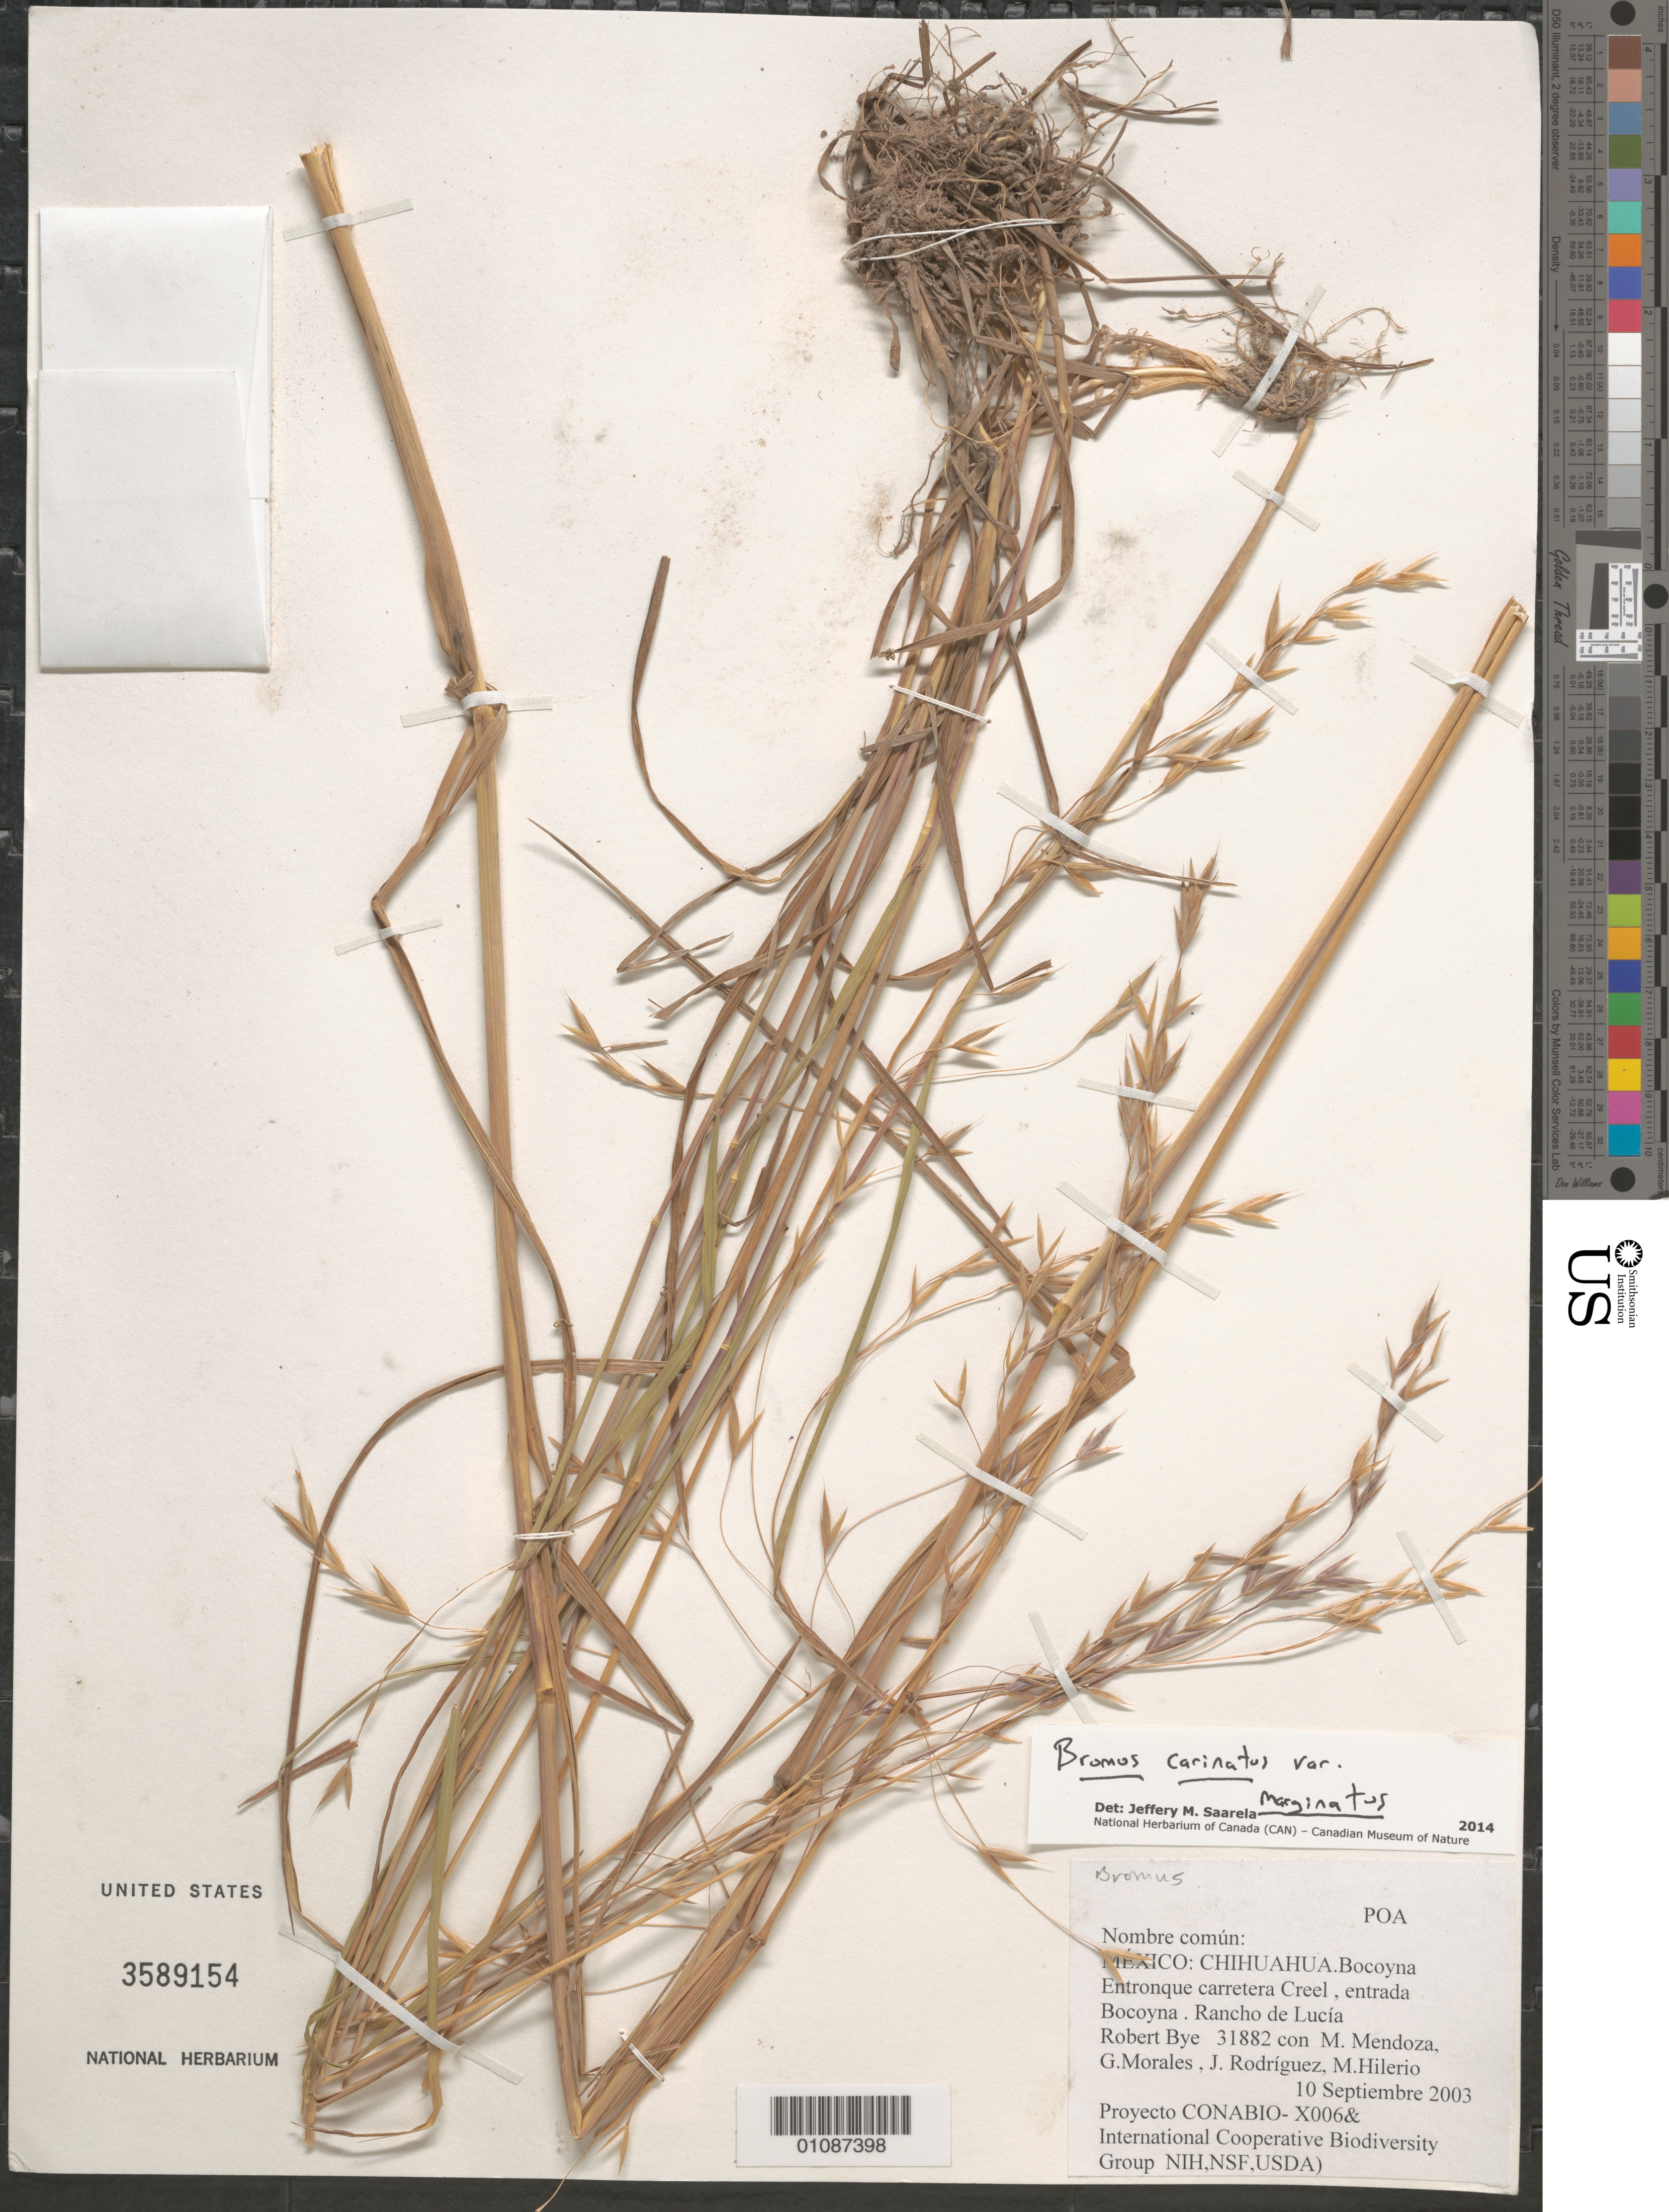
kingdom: Plantae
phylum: Tracheophyta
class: Liliopsida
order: Poales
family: Poaceae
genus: Bromus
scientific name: Bromus carinatus var. marginatus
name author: (Nees ex Steud.) Barkworth & Anderton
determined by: Saarela, J. M., (CAN), Canadian Museum of Nature (CANADA)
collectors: R. A. Bye, M. Mendoza Garcia, G. Morales, J. Rodríguez & M. Hilerio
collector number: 31882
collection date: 2003-09-10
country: Mexico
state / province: Chihuahua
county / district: Bocoyna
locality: Entronque carretera Creel, entrada Bocoyna, ladera S Rancho Cima. Rnacho Lucia.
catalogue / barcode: US 3589154